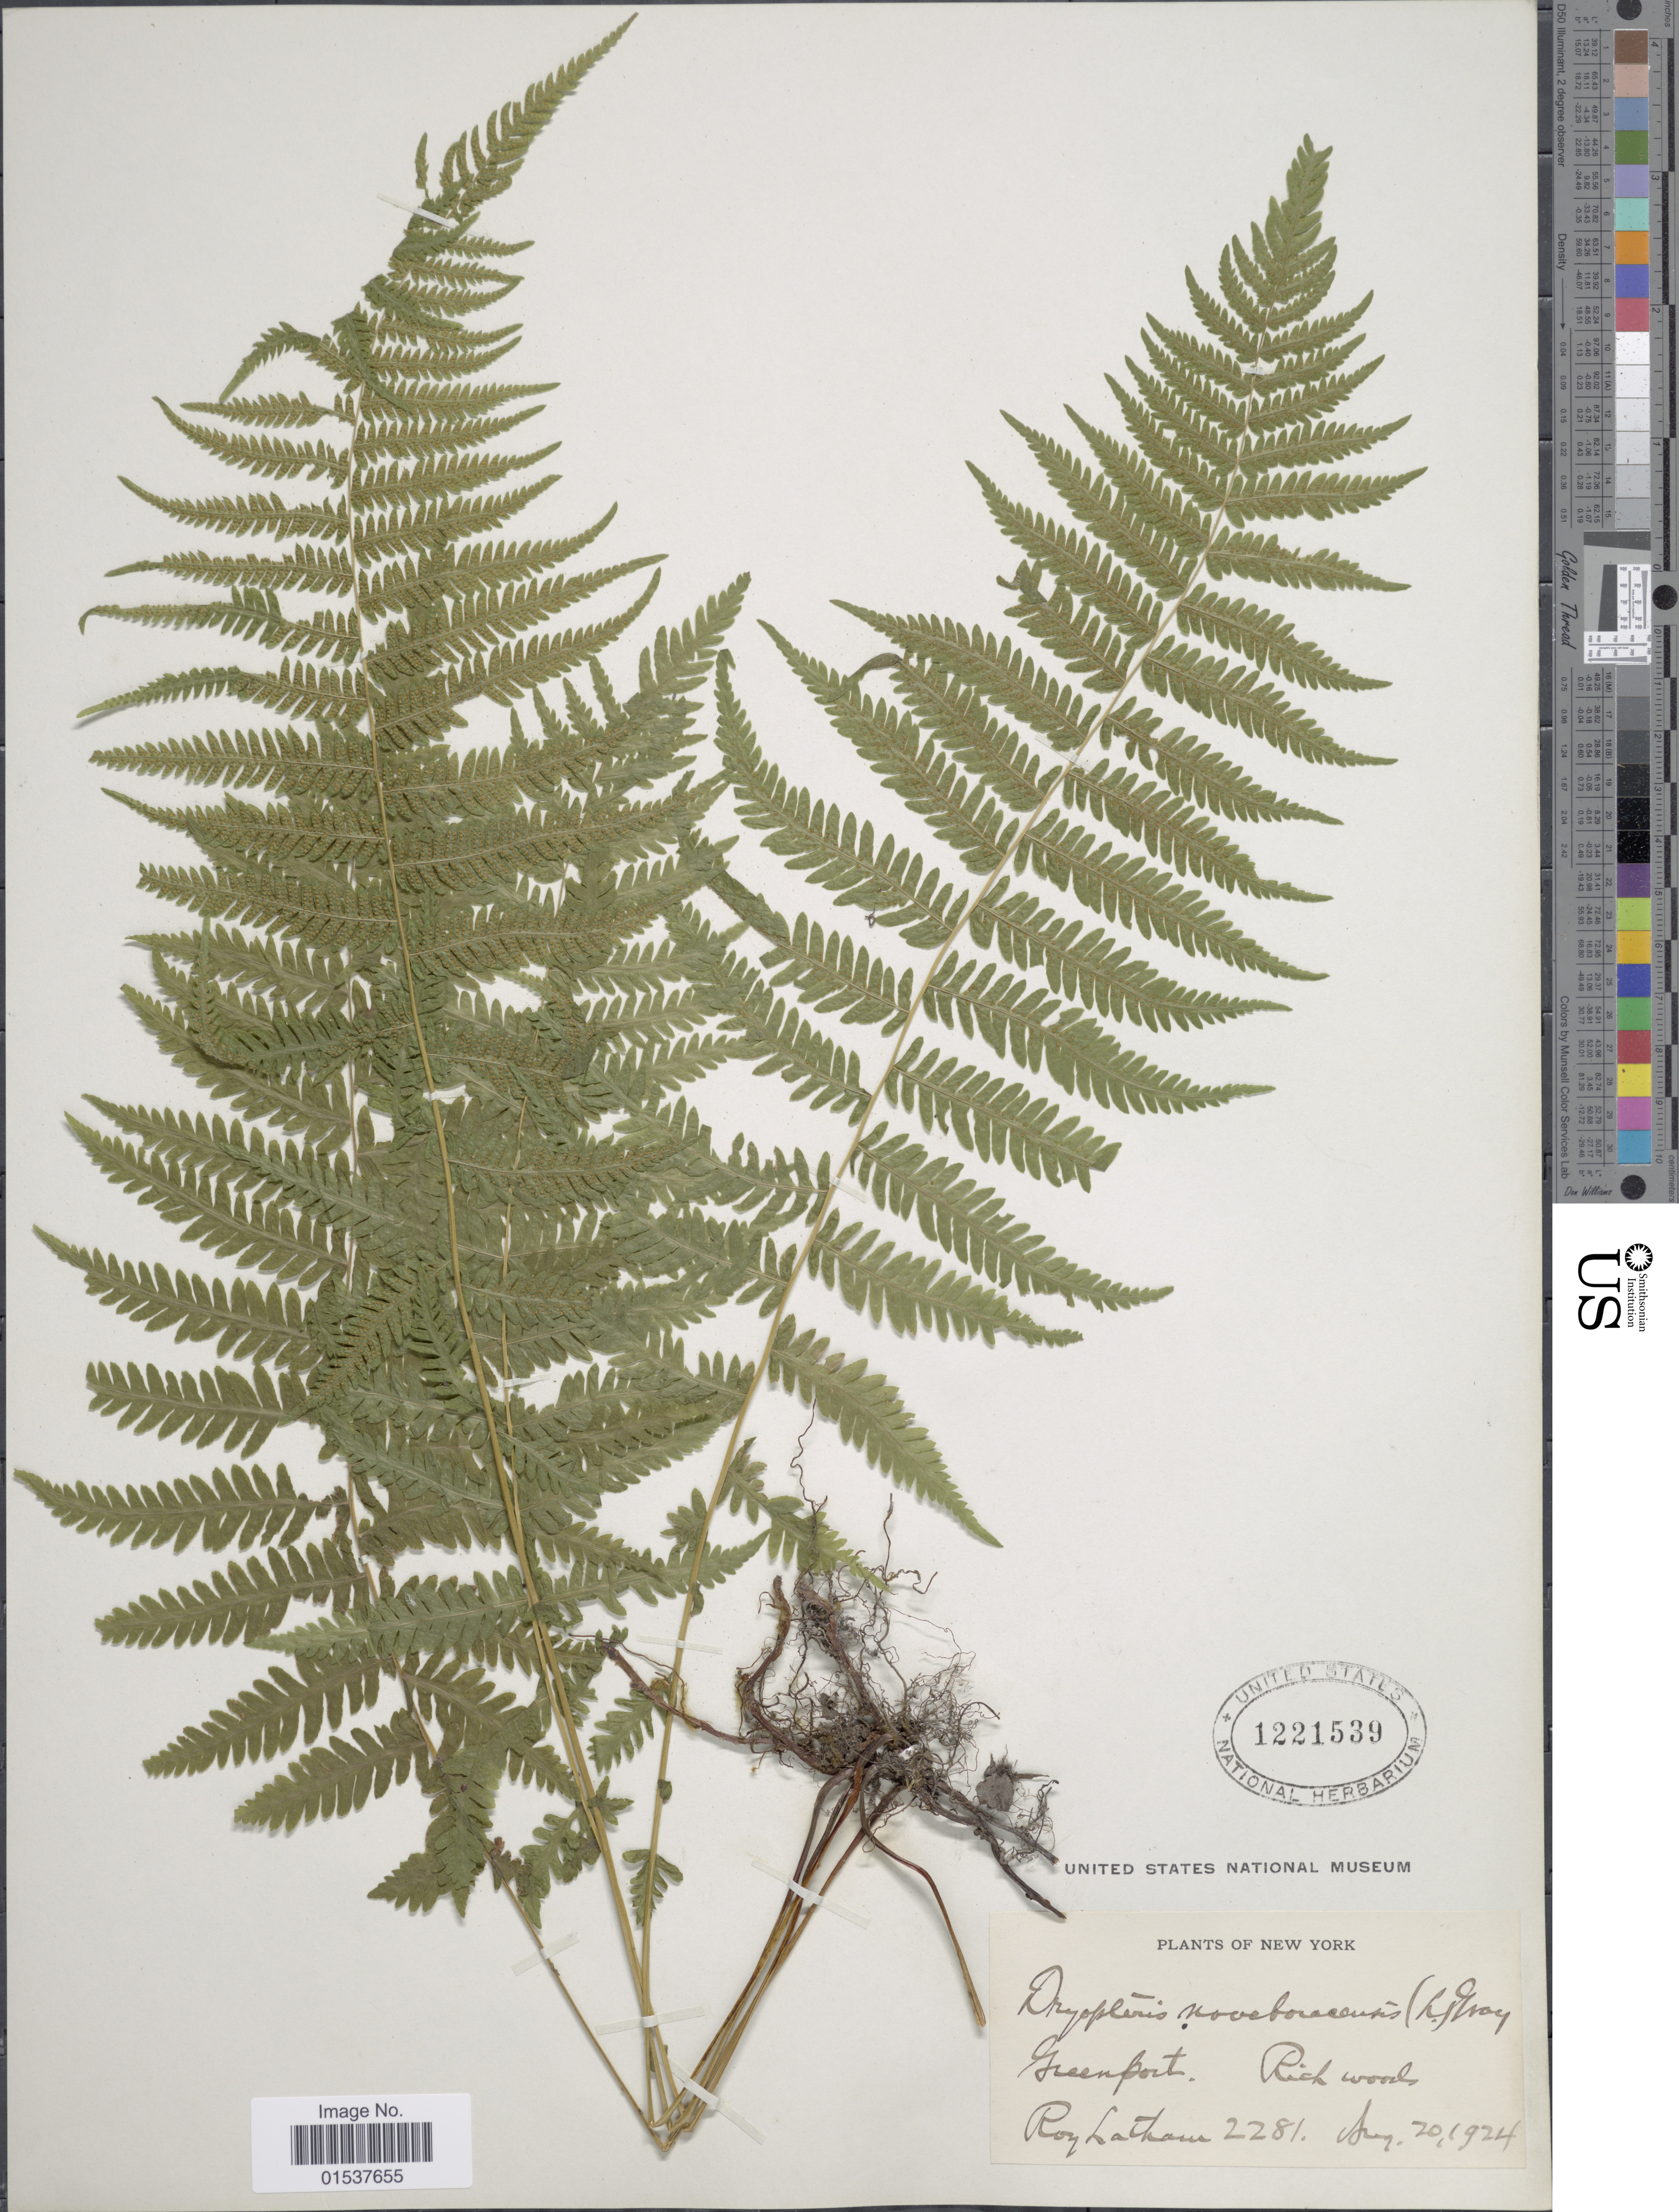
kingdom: Plantae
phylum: Tracheophyta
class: Polypodiopsida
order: Polypodiales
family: Thelypteridaceae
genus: Parathelypteris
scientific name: Parathelypteris noveboracensis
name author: (L.) Ching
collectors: R. Latham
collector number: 2281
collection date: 1924-08-20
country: United States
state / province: New York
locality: Green Port, Rich woods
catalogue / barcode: US 1221539